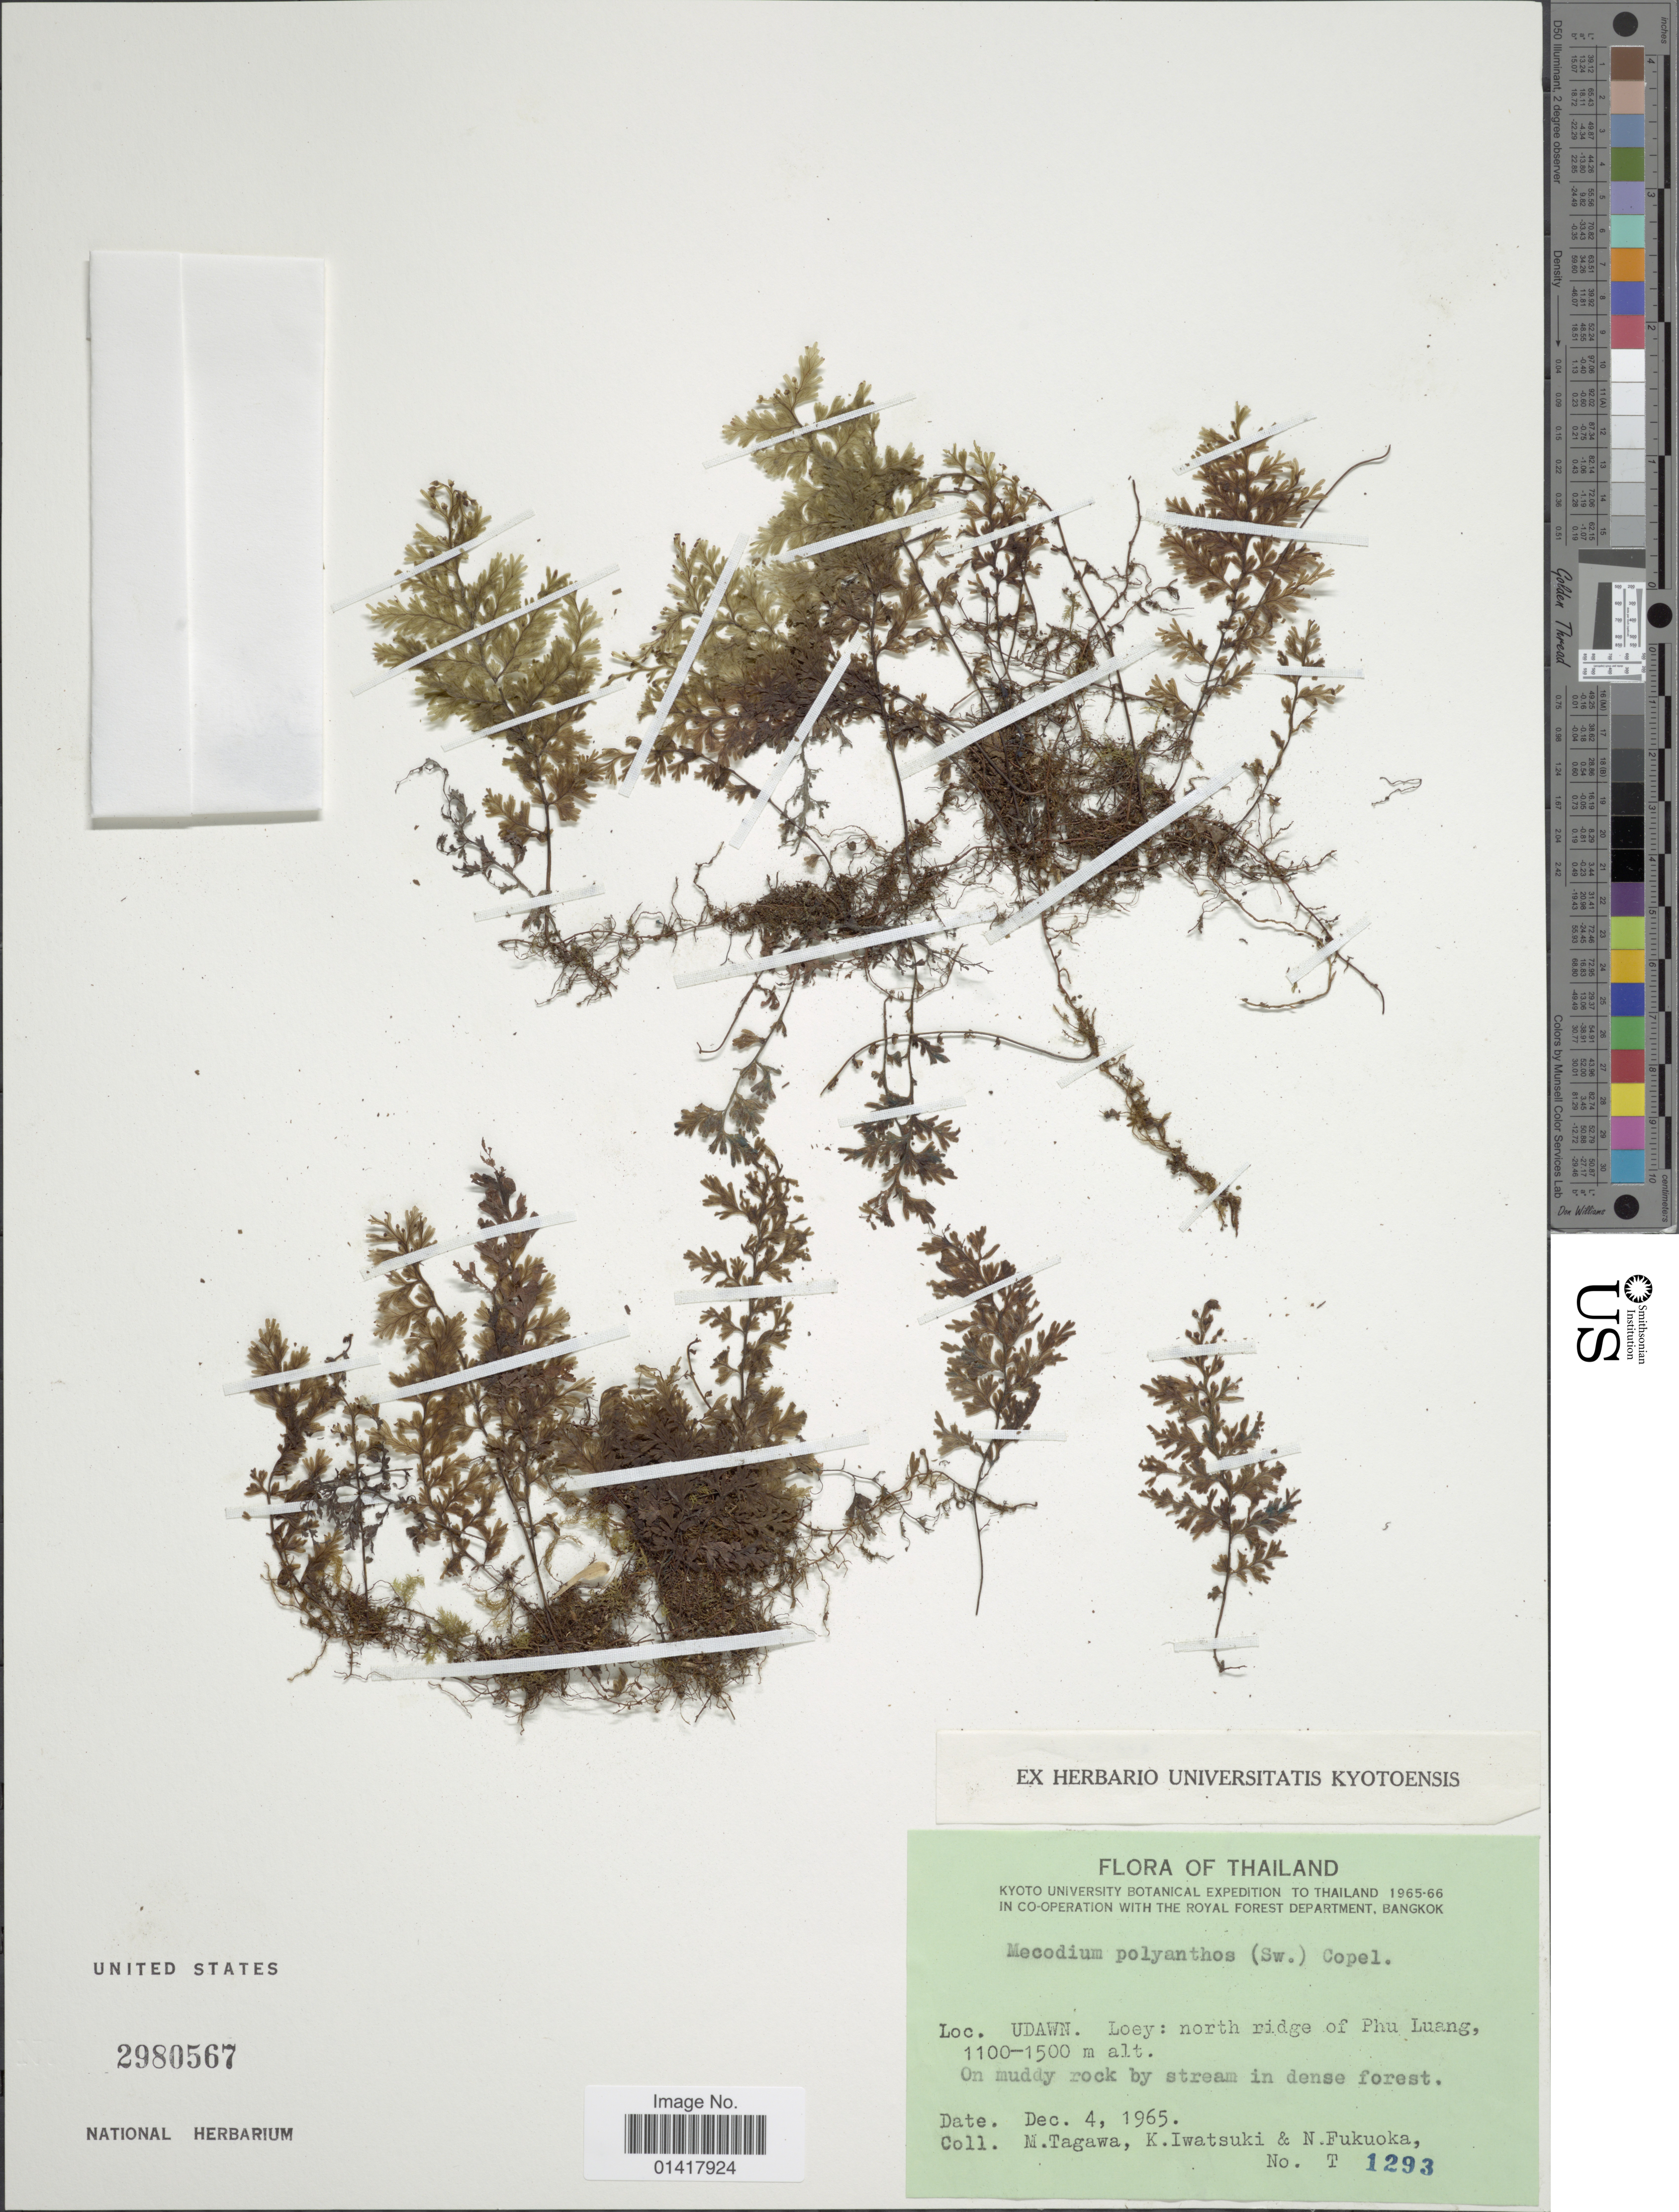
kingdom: Plantae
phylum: Tracheophyta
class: Polypodiopsida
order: Hymenophyllales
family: Hymenophyllaceae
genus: Hymenophyllum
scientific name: Hymenophyllum polyanthos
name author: (Sw.) Sw.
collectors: M. Tagawa, K. Iwatsuki & N. Fukuoka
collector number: T 1293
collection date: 1965-12-04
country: Thailand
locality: Udwan. Loey: north ridge of Phu Luang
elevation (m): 1100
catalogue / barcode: US 2980567